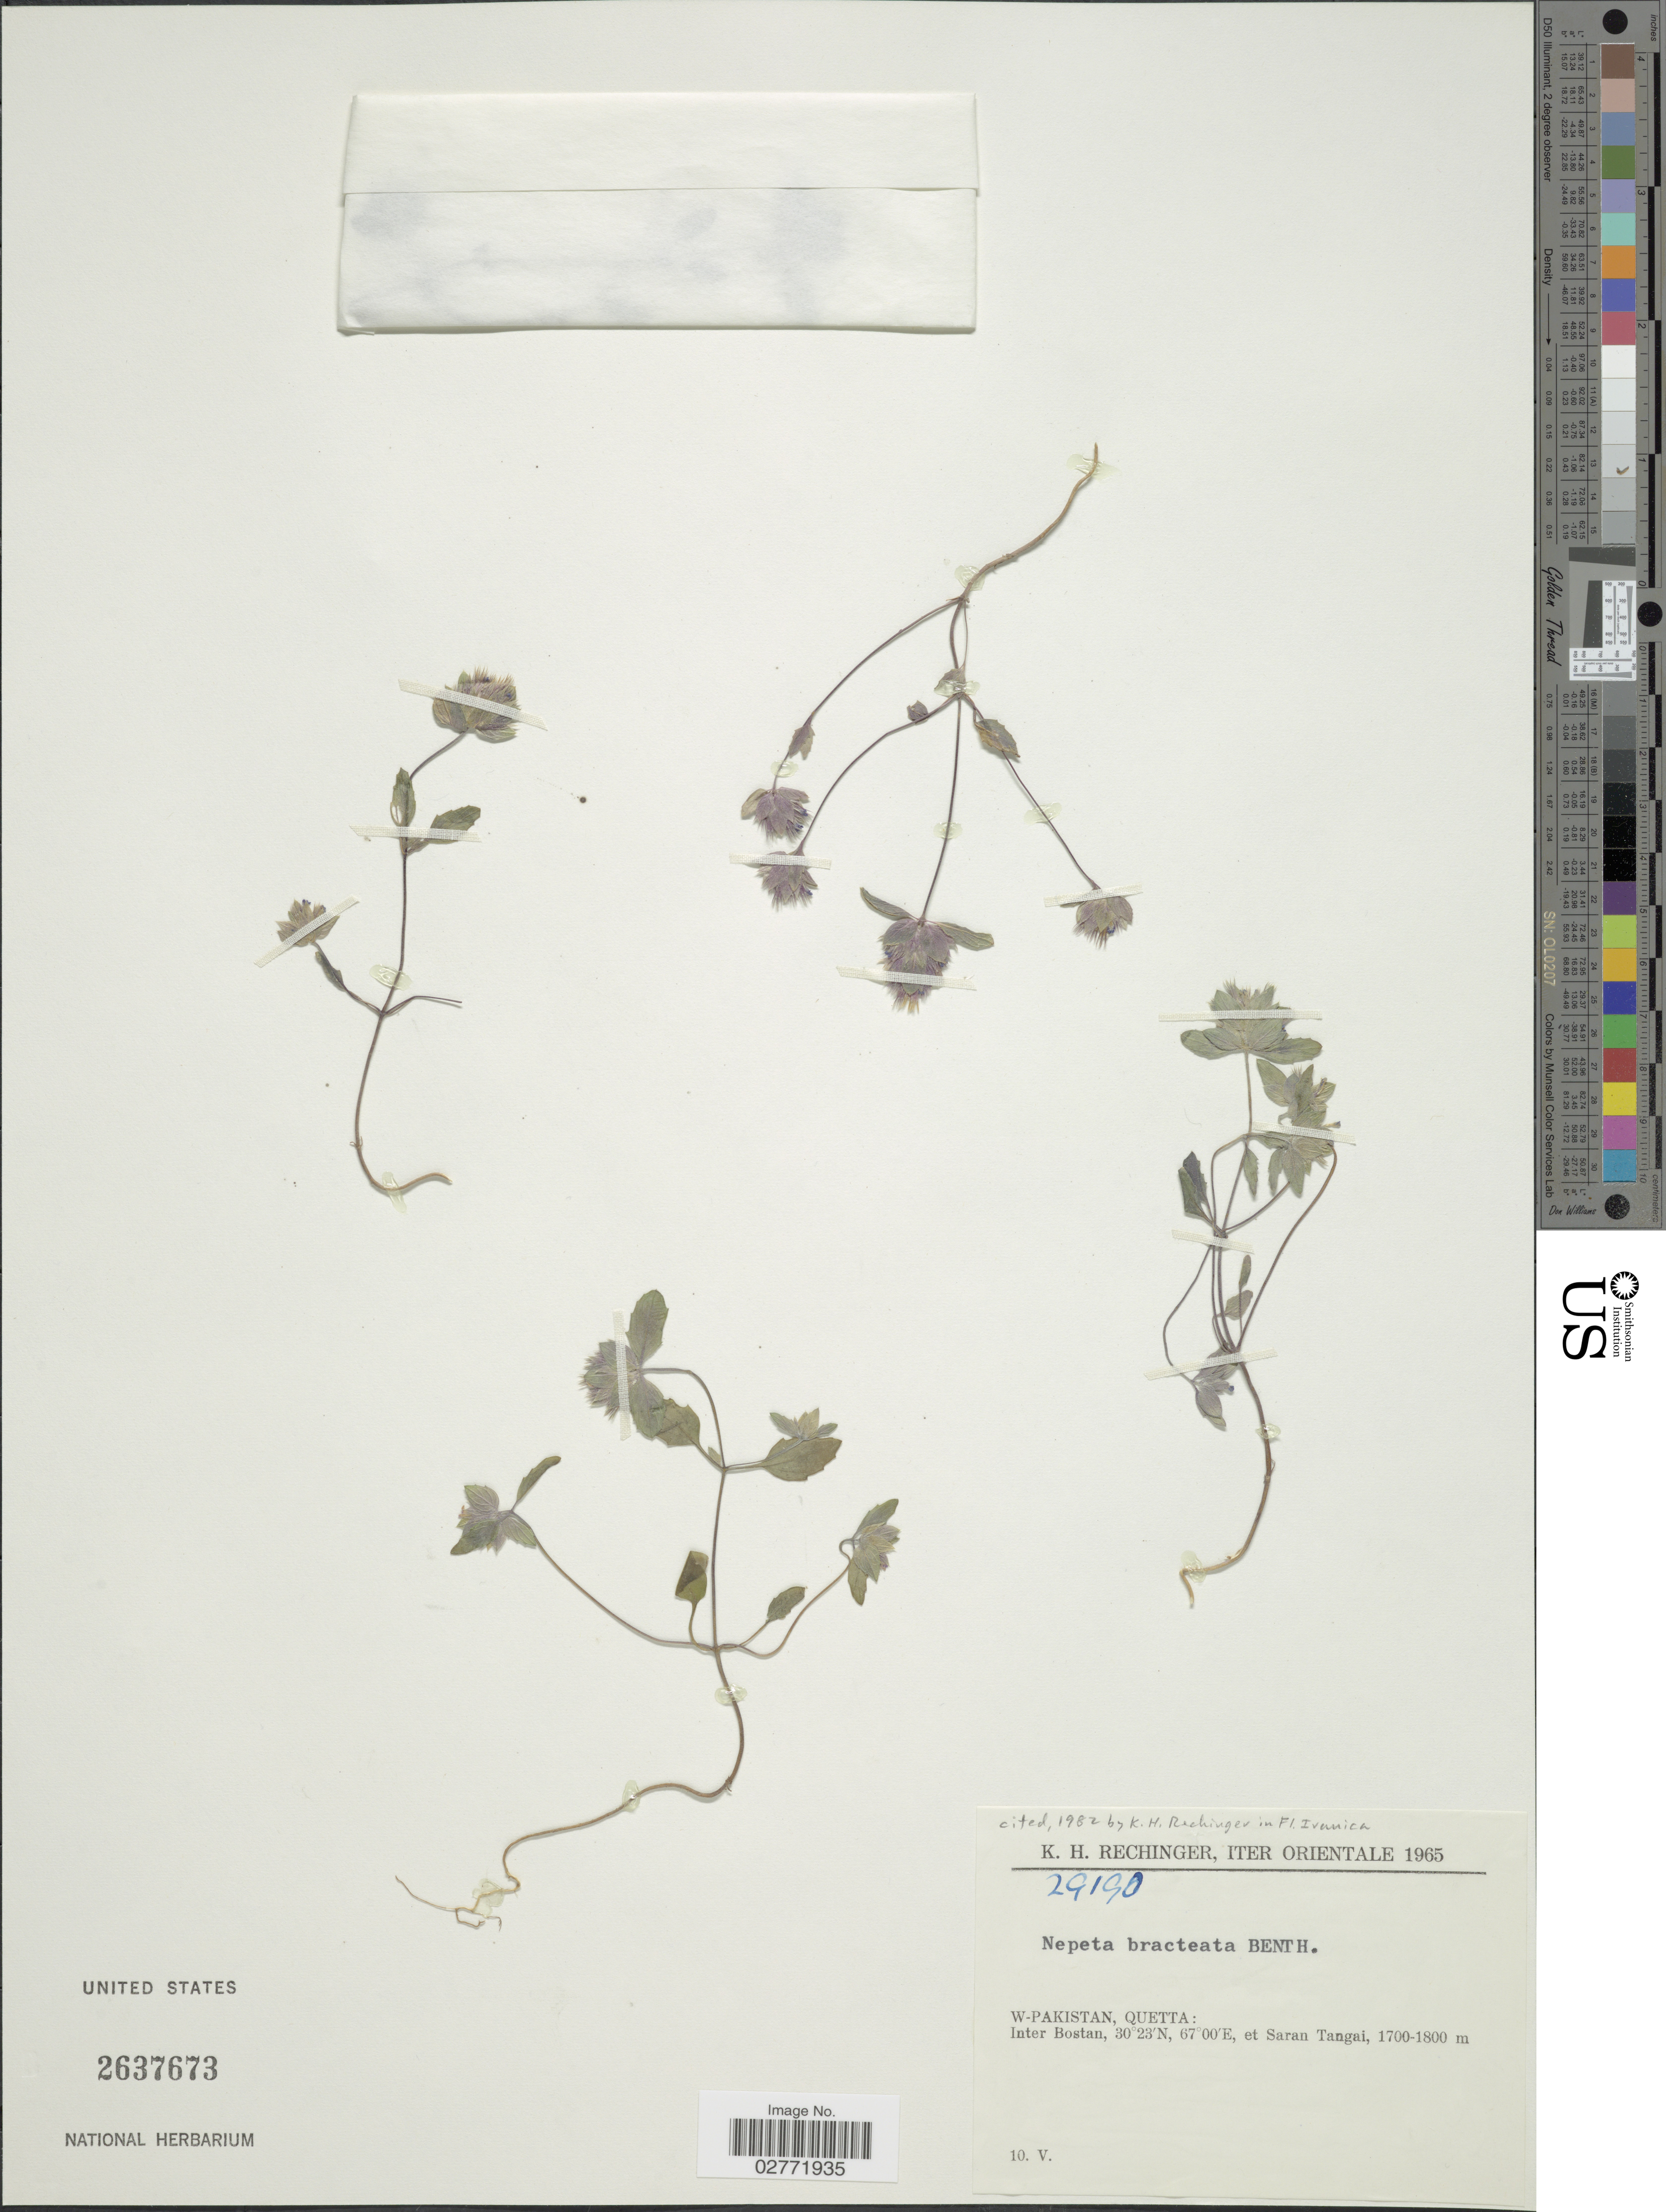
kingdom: Plantae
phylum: Tracheophyta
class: Magnoliopsida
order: Lamiales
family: Lamiaceae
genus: Nepeta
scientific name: Nepeta bracteata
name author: Benth.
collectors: K. H. Rechinger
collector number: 29190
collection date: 1965-05-10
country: Pakistan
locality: Orientale. W-Pakistan, Quetta, Inter Bostan, et Saran Tangai.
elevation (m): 1700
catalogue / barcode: US 2637673